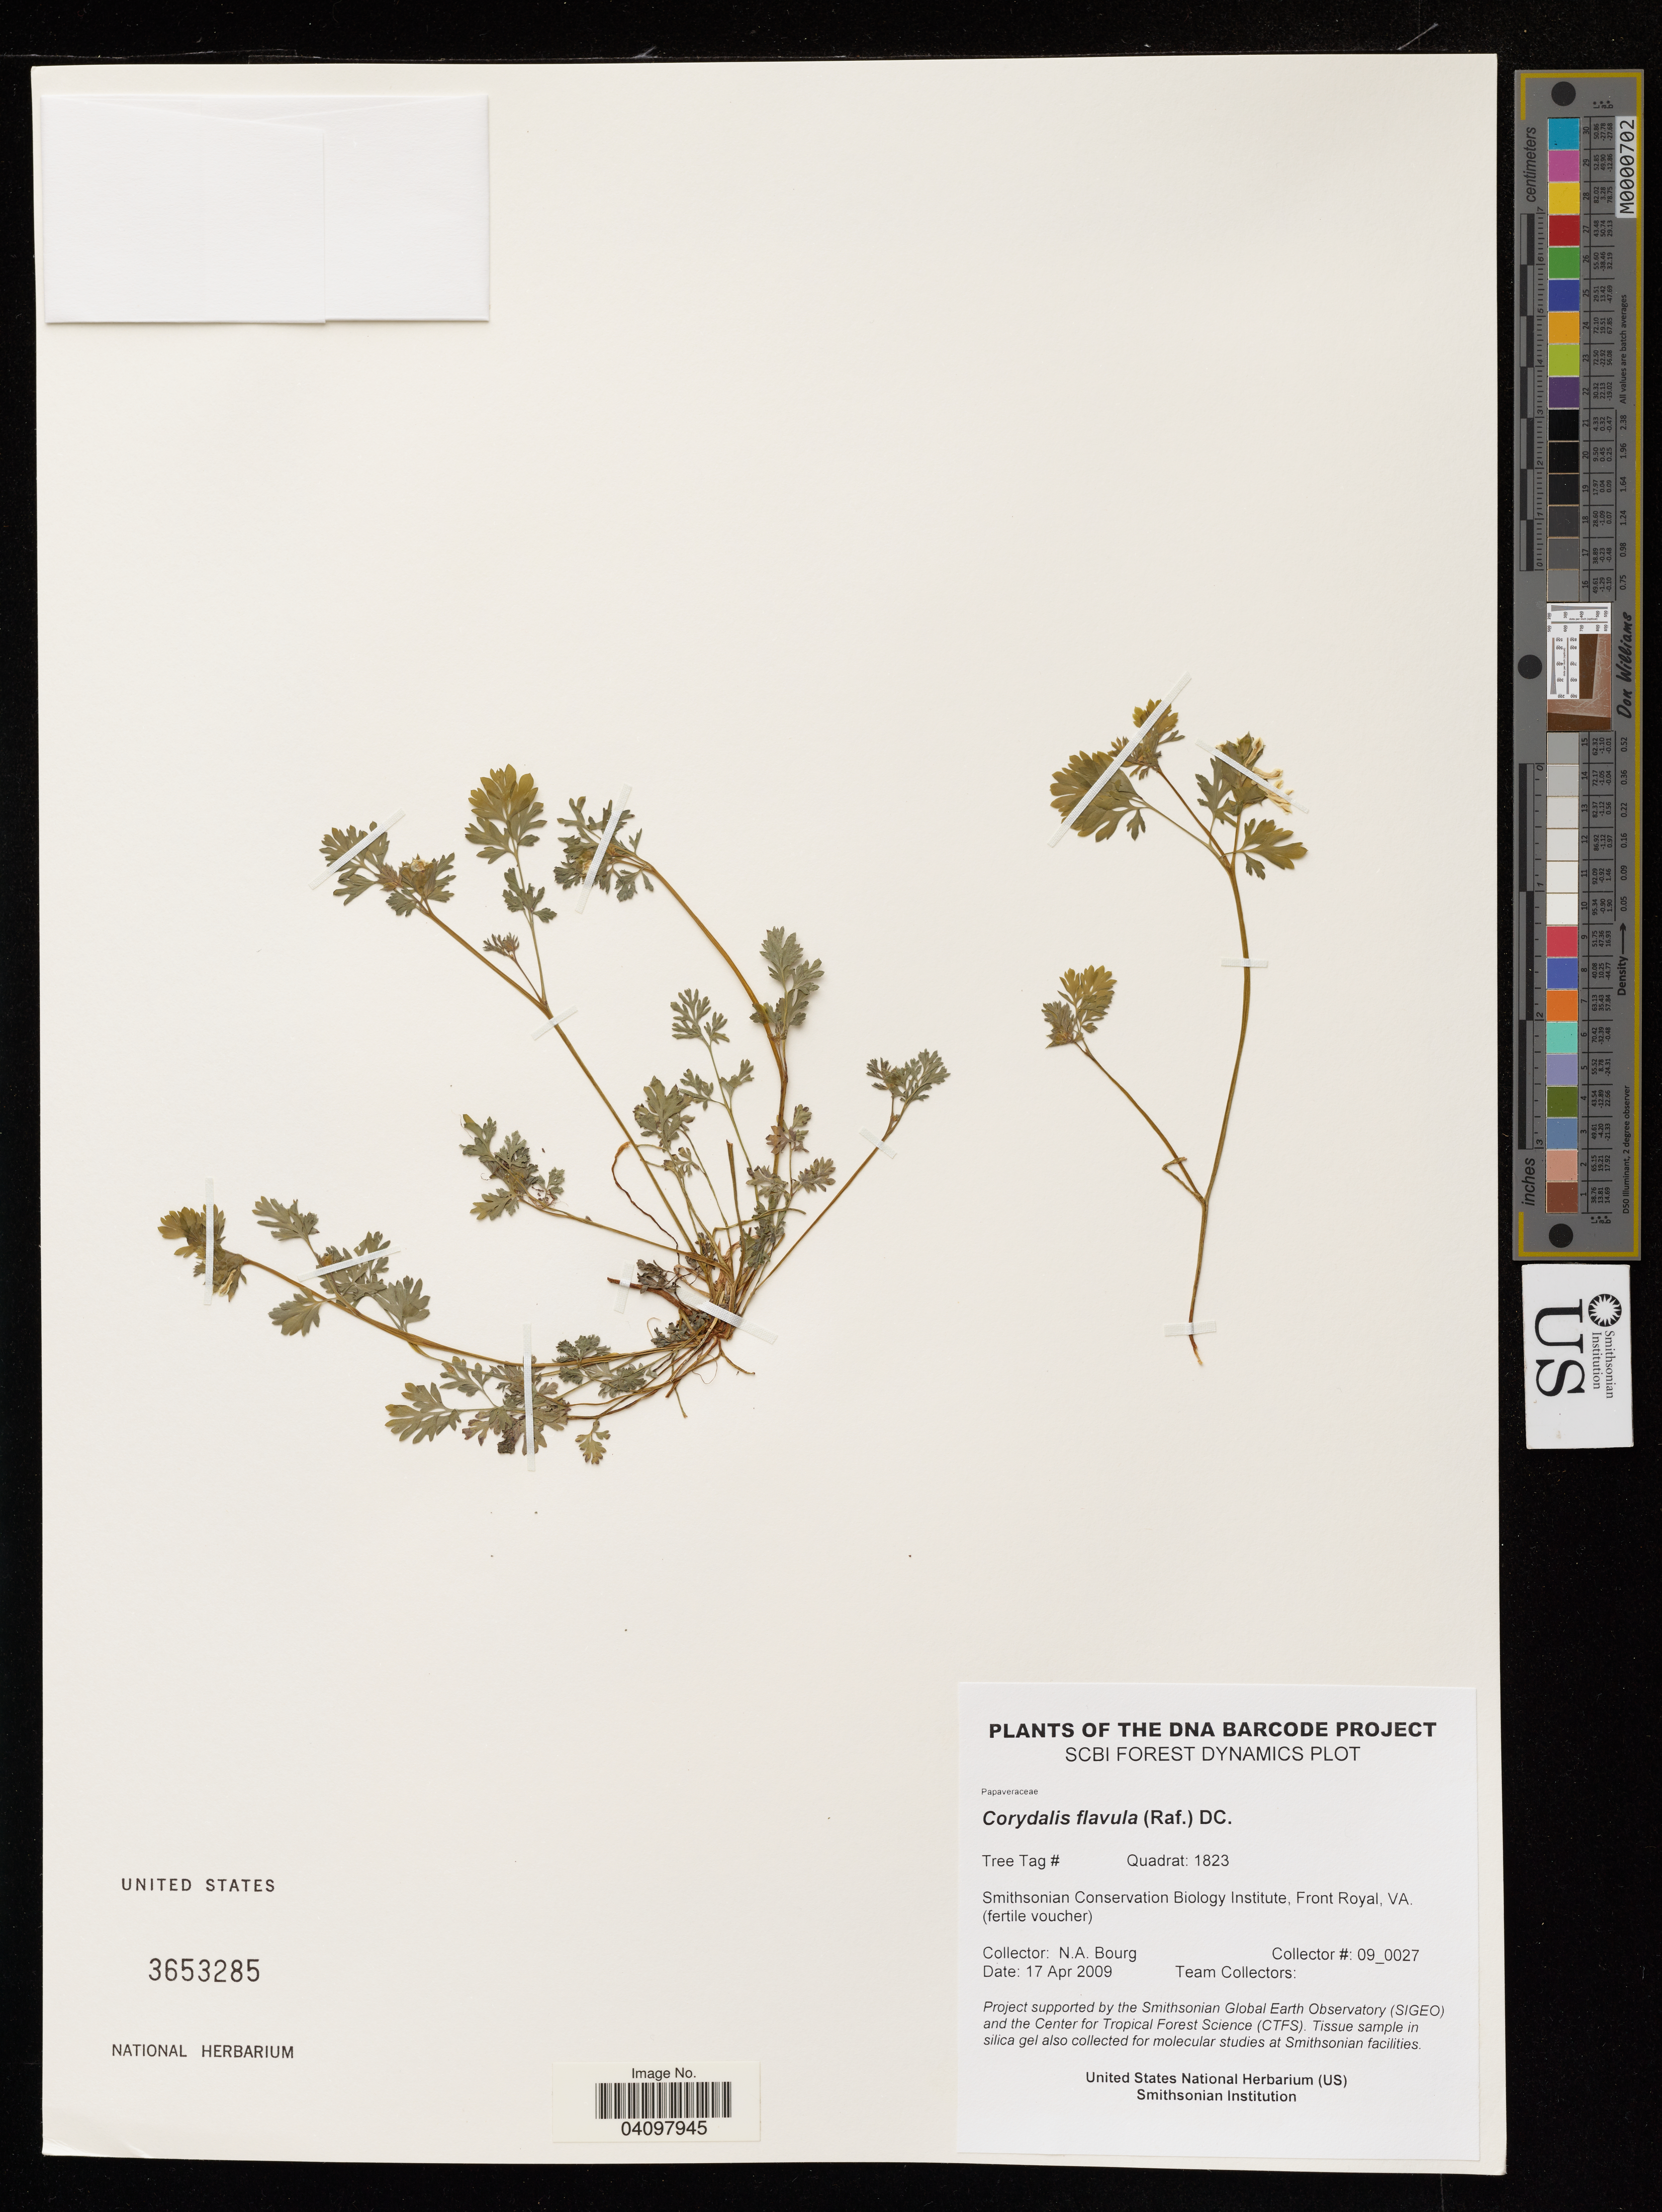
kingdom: Plantae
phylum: Tracheophyta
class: Magnoliopsida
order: Ranunculales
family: Papaveraceae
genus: Corydalis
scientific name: Corydalis flavula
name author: (Raf.) DC.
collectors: N. A. Bourg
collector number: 09_0027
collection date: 2009-04-17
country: United States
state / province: Virginia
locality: Smithsonian Conservation Biology Institute, Front Royal.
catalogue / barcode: US 3653285